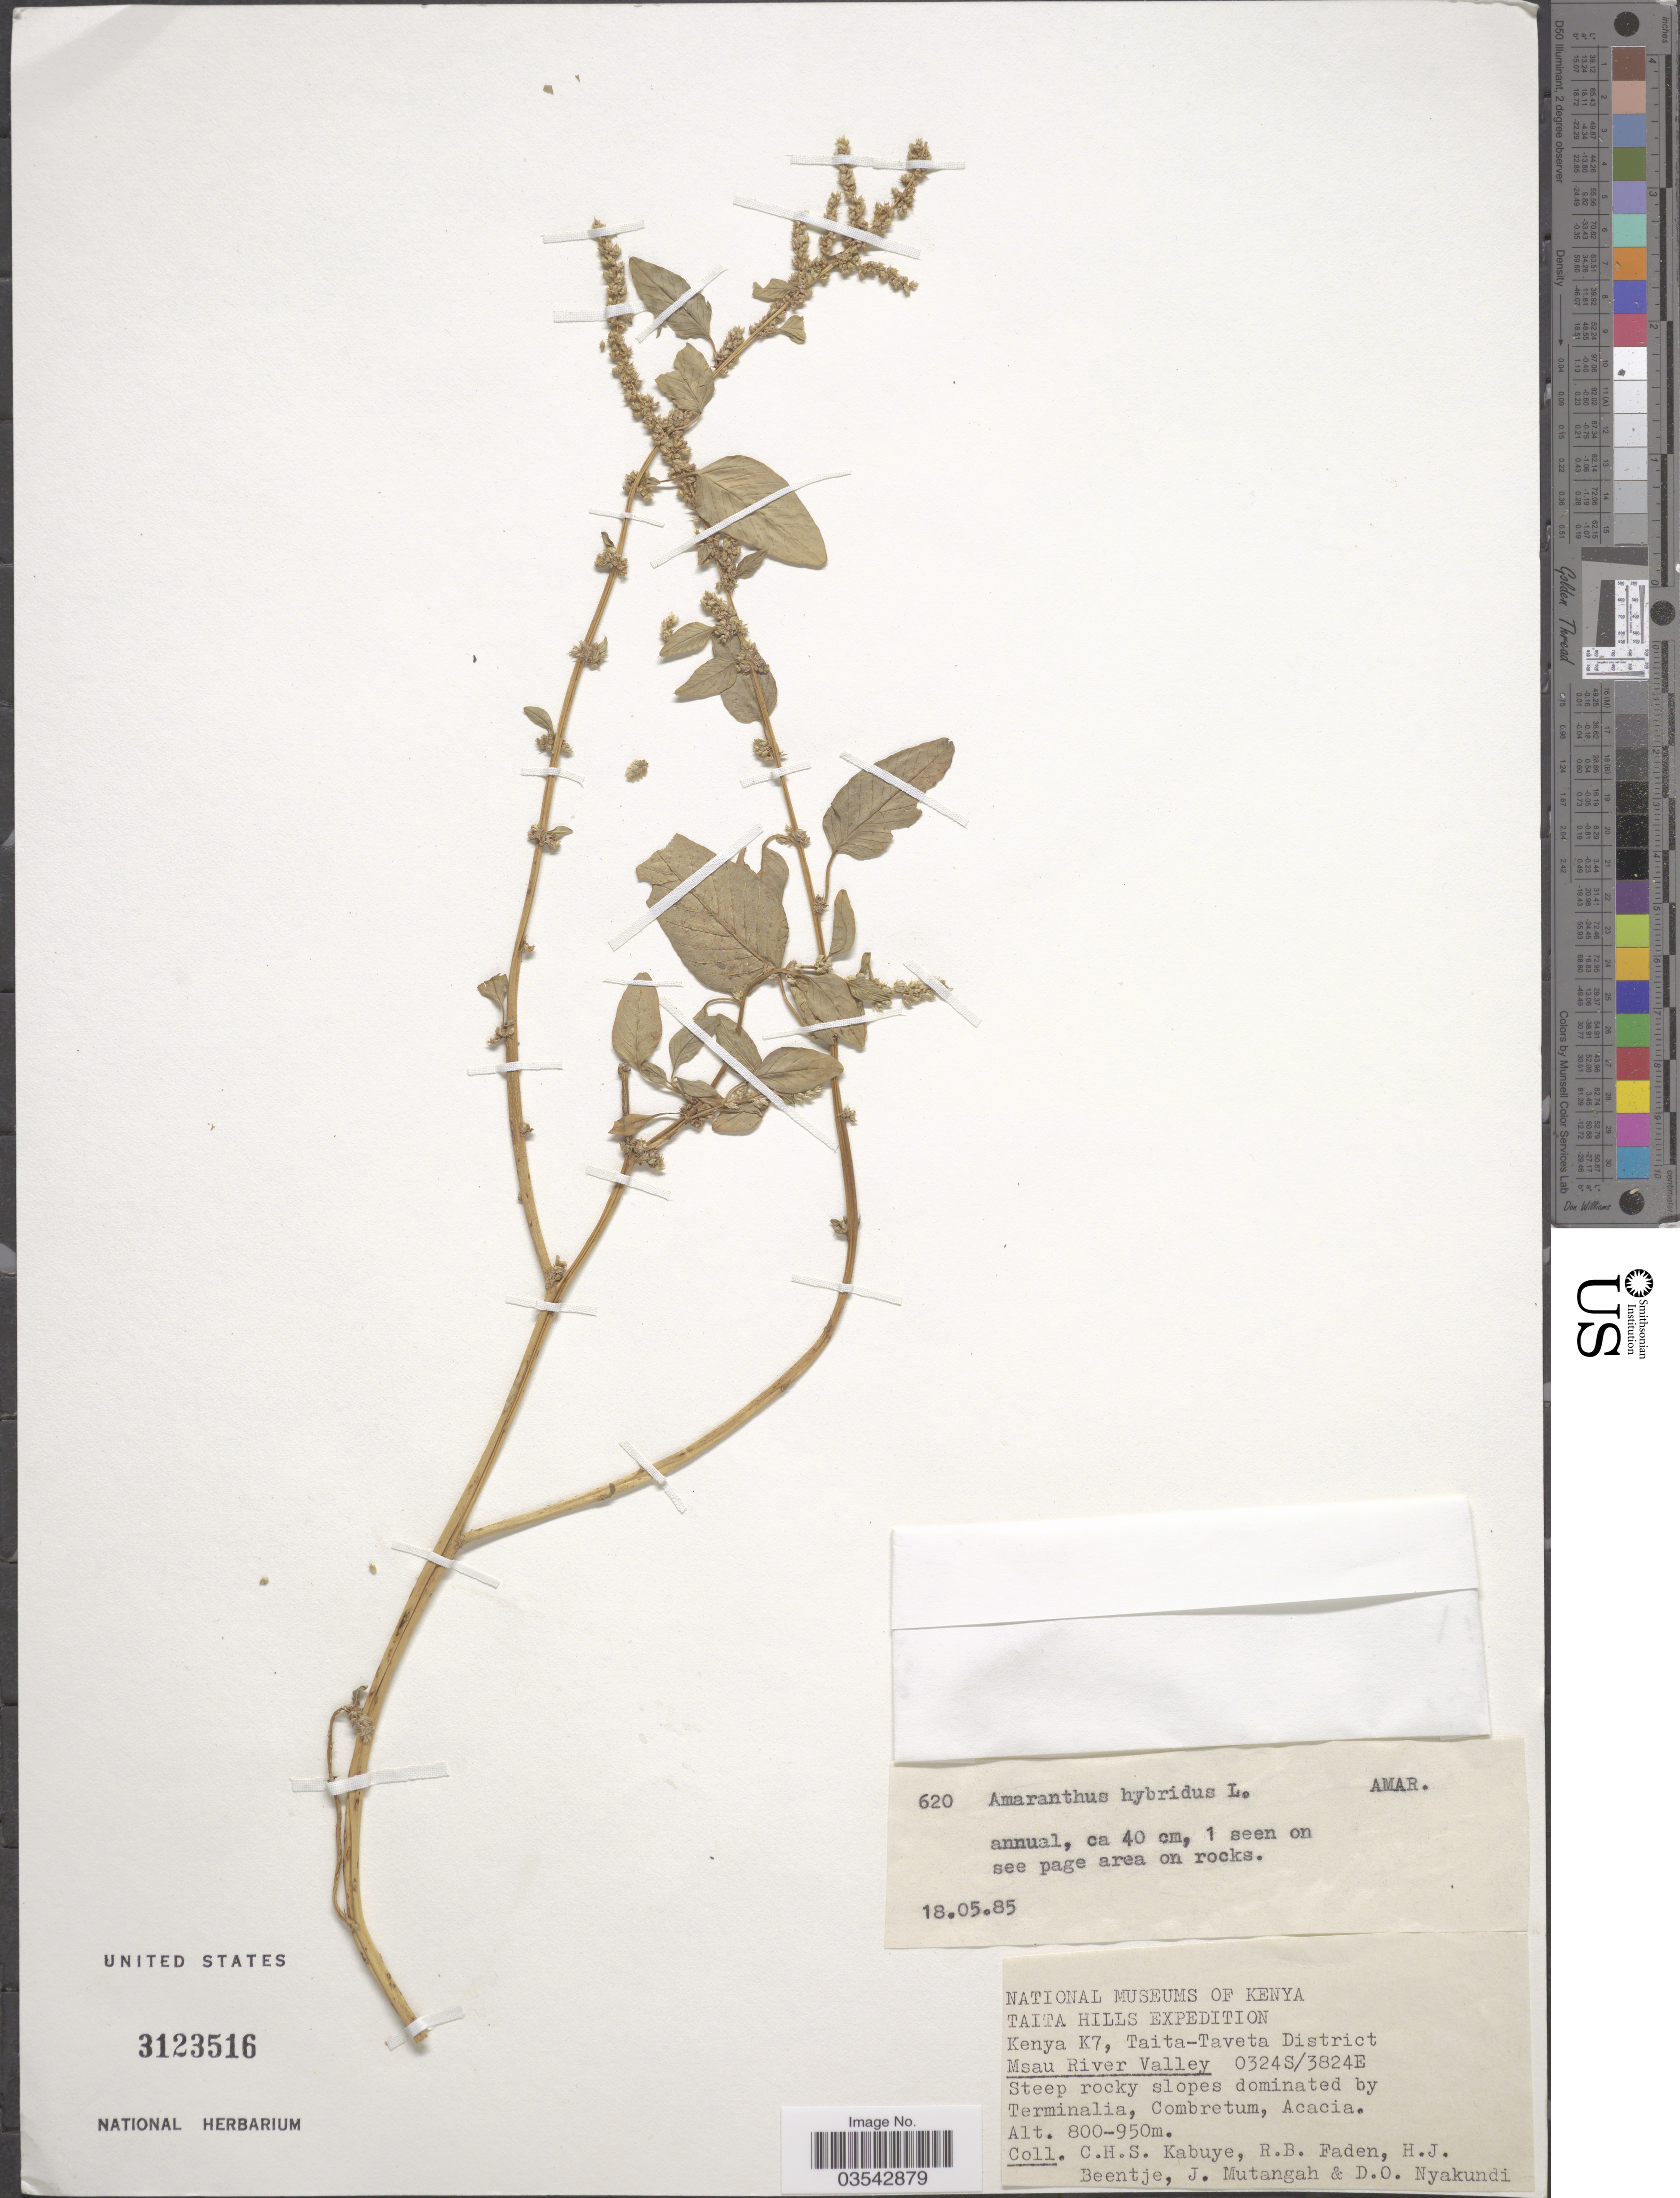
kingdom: Plantae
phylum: Tracheophyta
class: Magnoliopsida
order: Caryophyllales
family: Amaranthaceae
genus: Amaranthus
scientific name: Amaranthus hybridus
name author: L.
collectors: C. Kabuye, R. B. Faden, H. J. Beentje, J. Mutangah & D. Nyakundi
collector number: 620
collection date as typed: Transcribed d/m/y: 18/5/85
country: Kenya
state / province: Taita Taveta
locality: Taita Hills. Kenya K7, Taita-Taveta District. Msau River Valley.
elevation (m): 800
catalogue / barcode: US 3123516